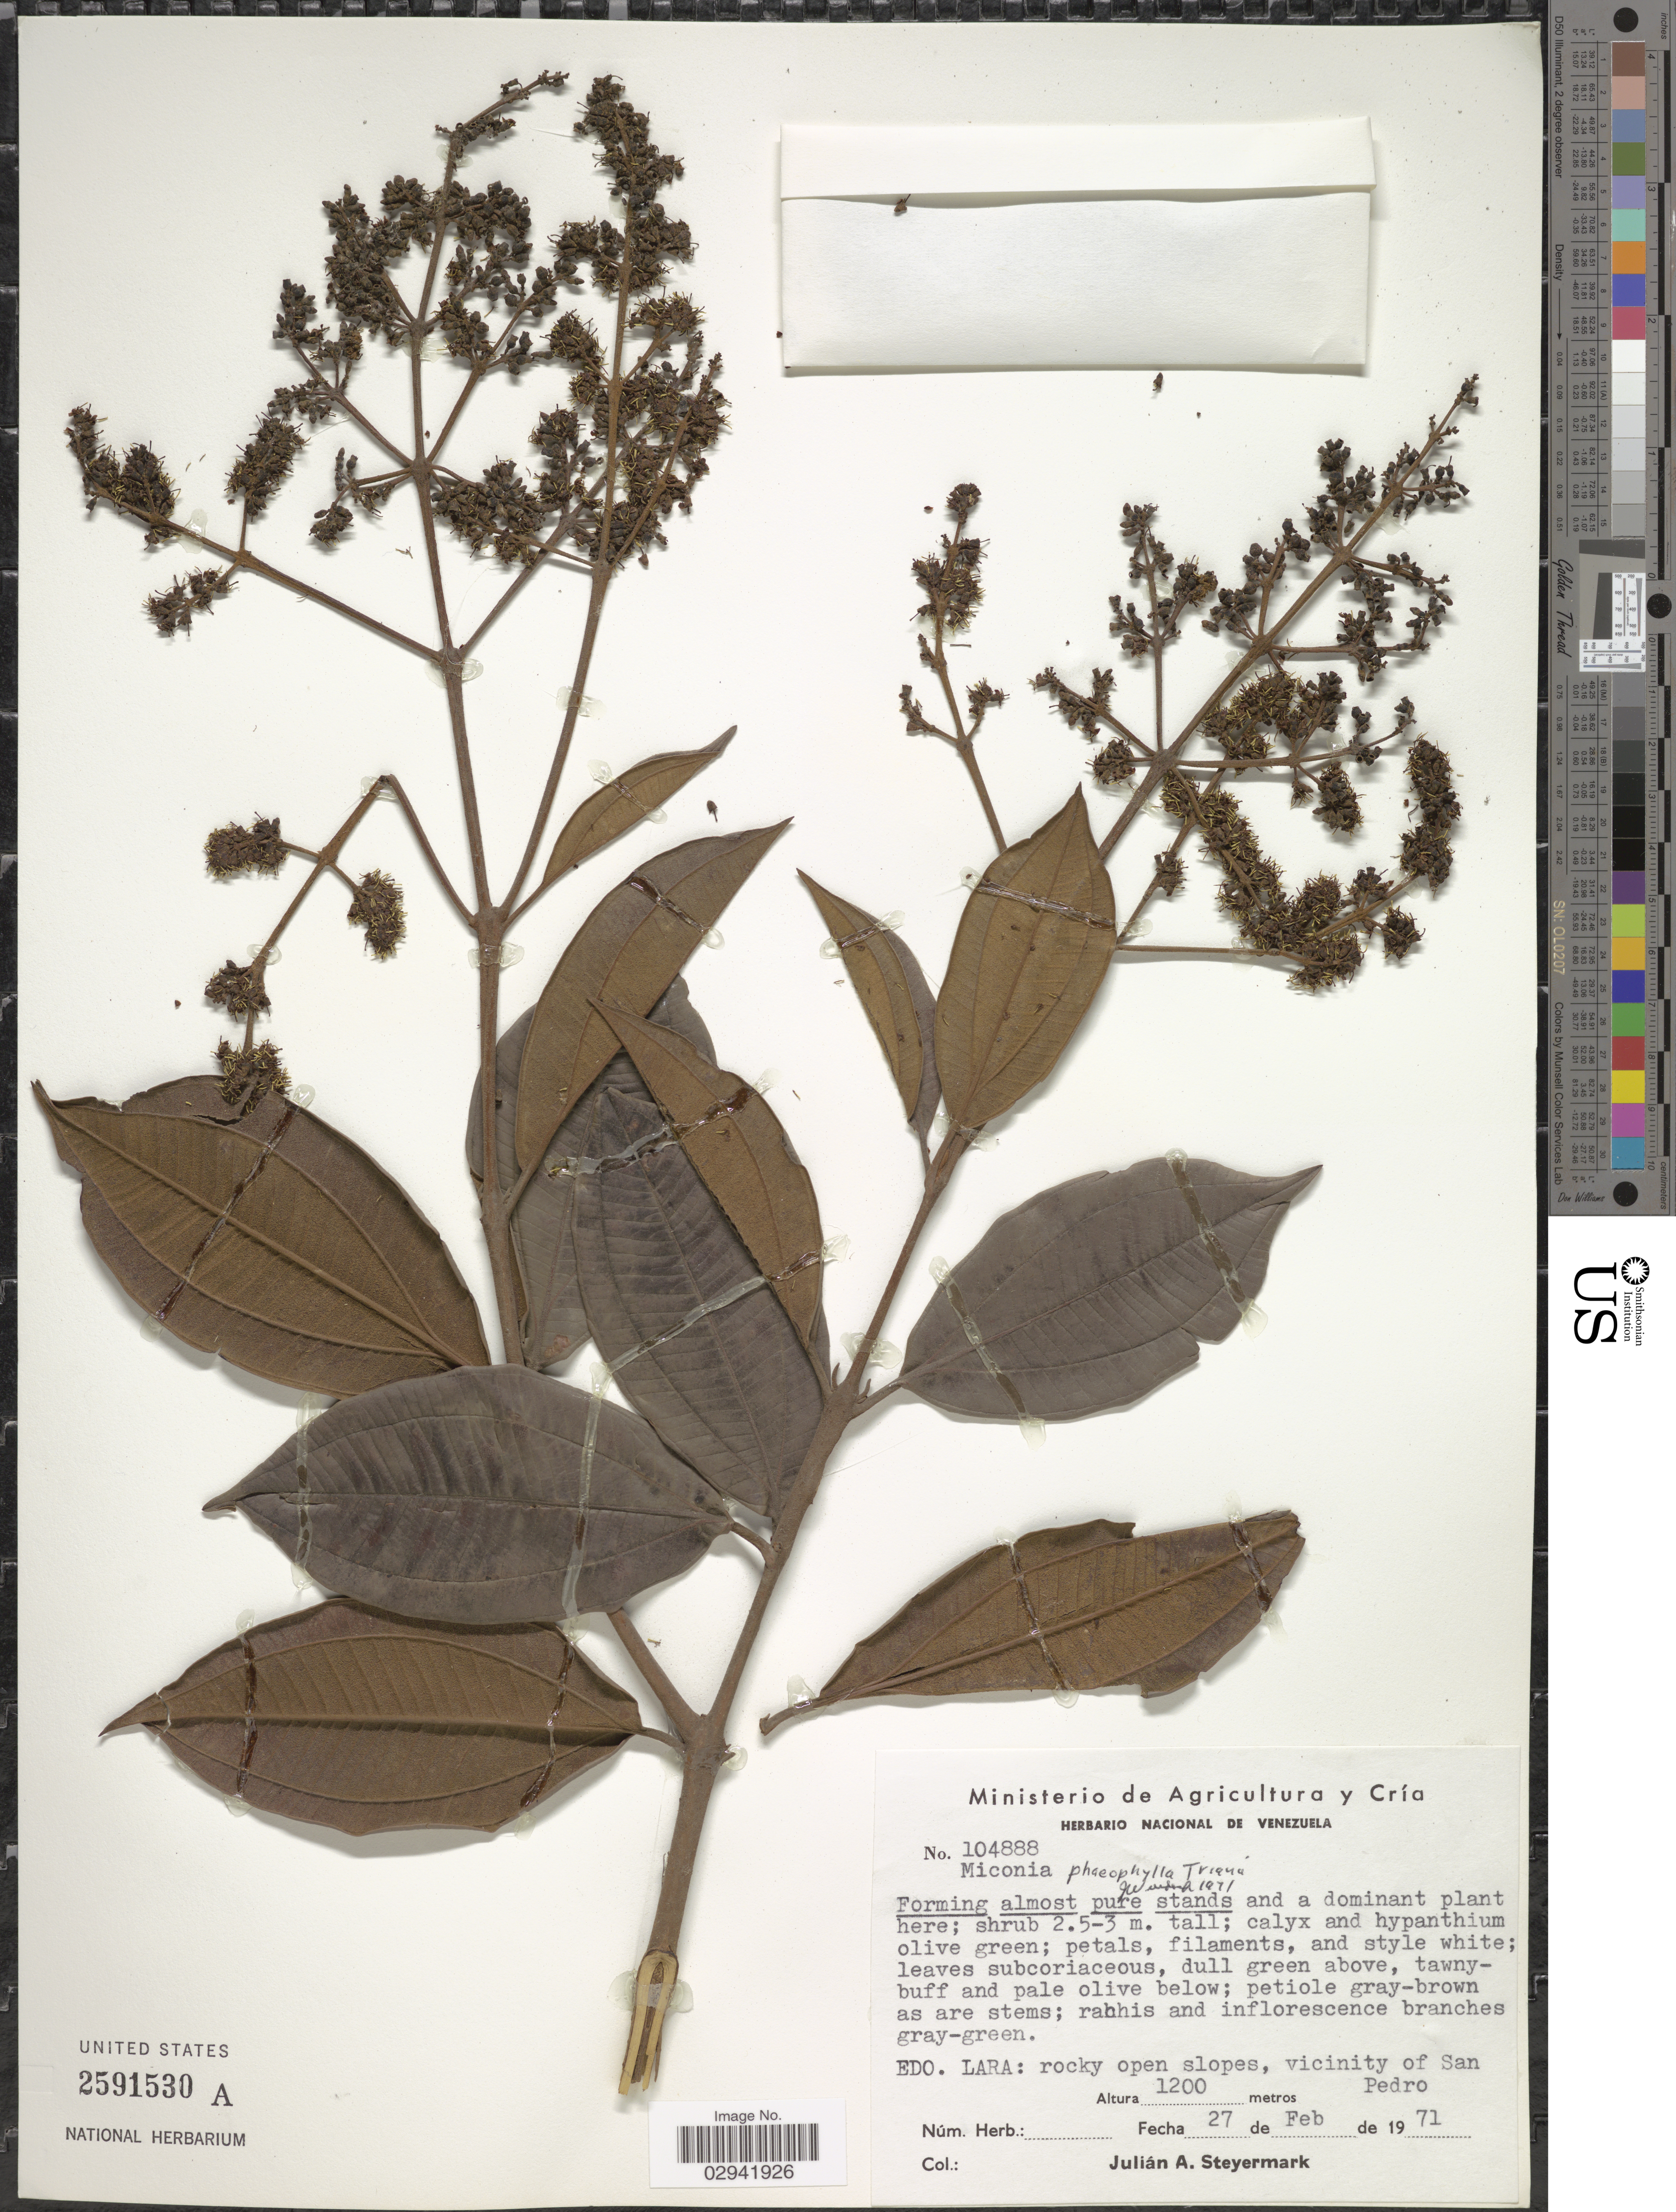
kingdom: Plantae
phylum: Tracheophyta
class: Magnoliopsida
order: Myrtales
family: Melastomataceae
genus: Miconia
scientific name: Miconia phaeophylla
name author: Triana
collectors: J. Steyermark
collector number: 104888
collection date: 1971-02-27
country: Venezuela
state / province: Lara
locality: Vicinity of San Pedro.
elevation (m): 1200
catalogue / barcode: US 2591530A